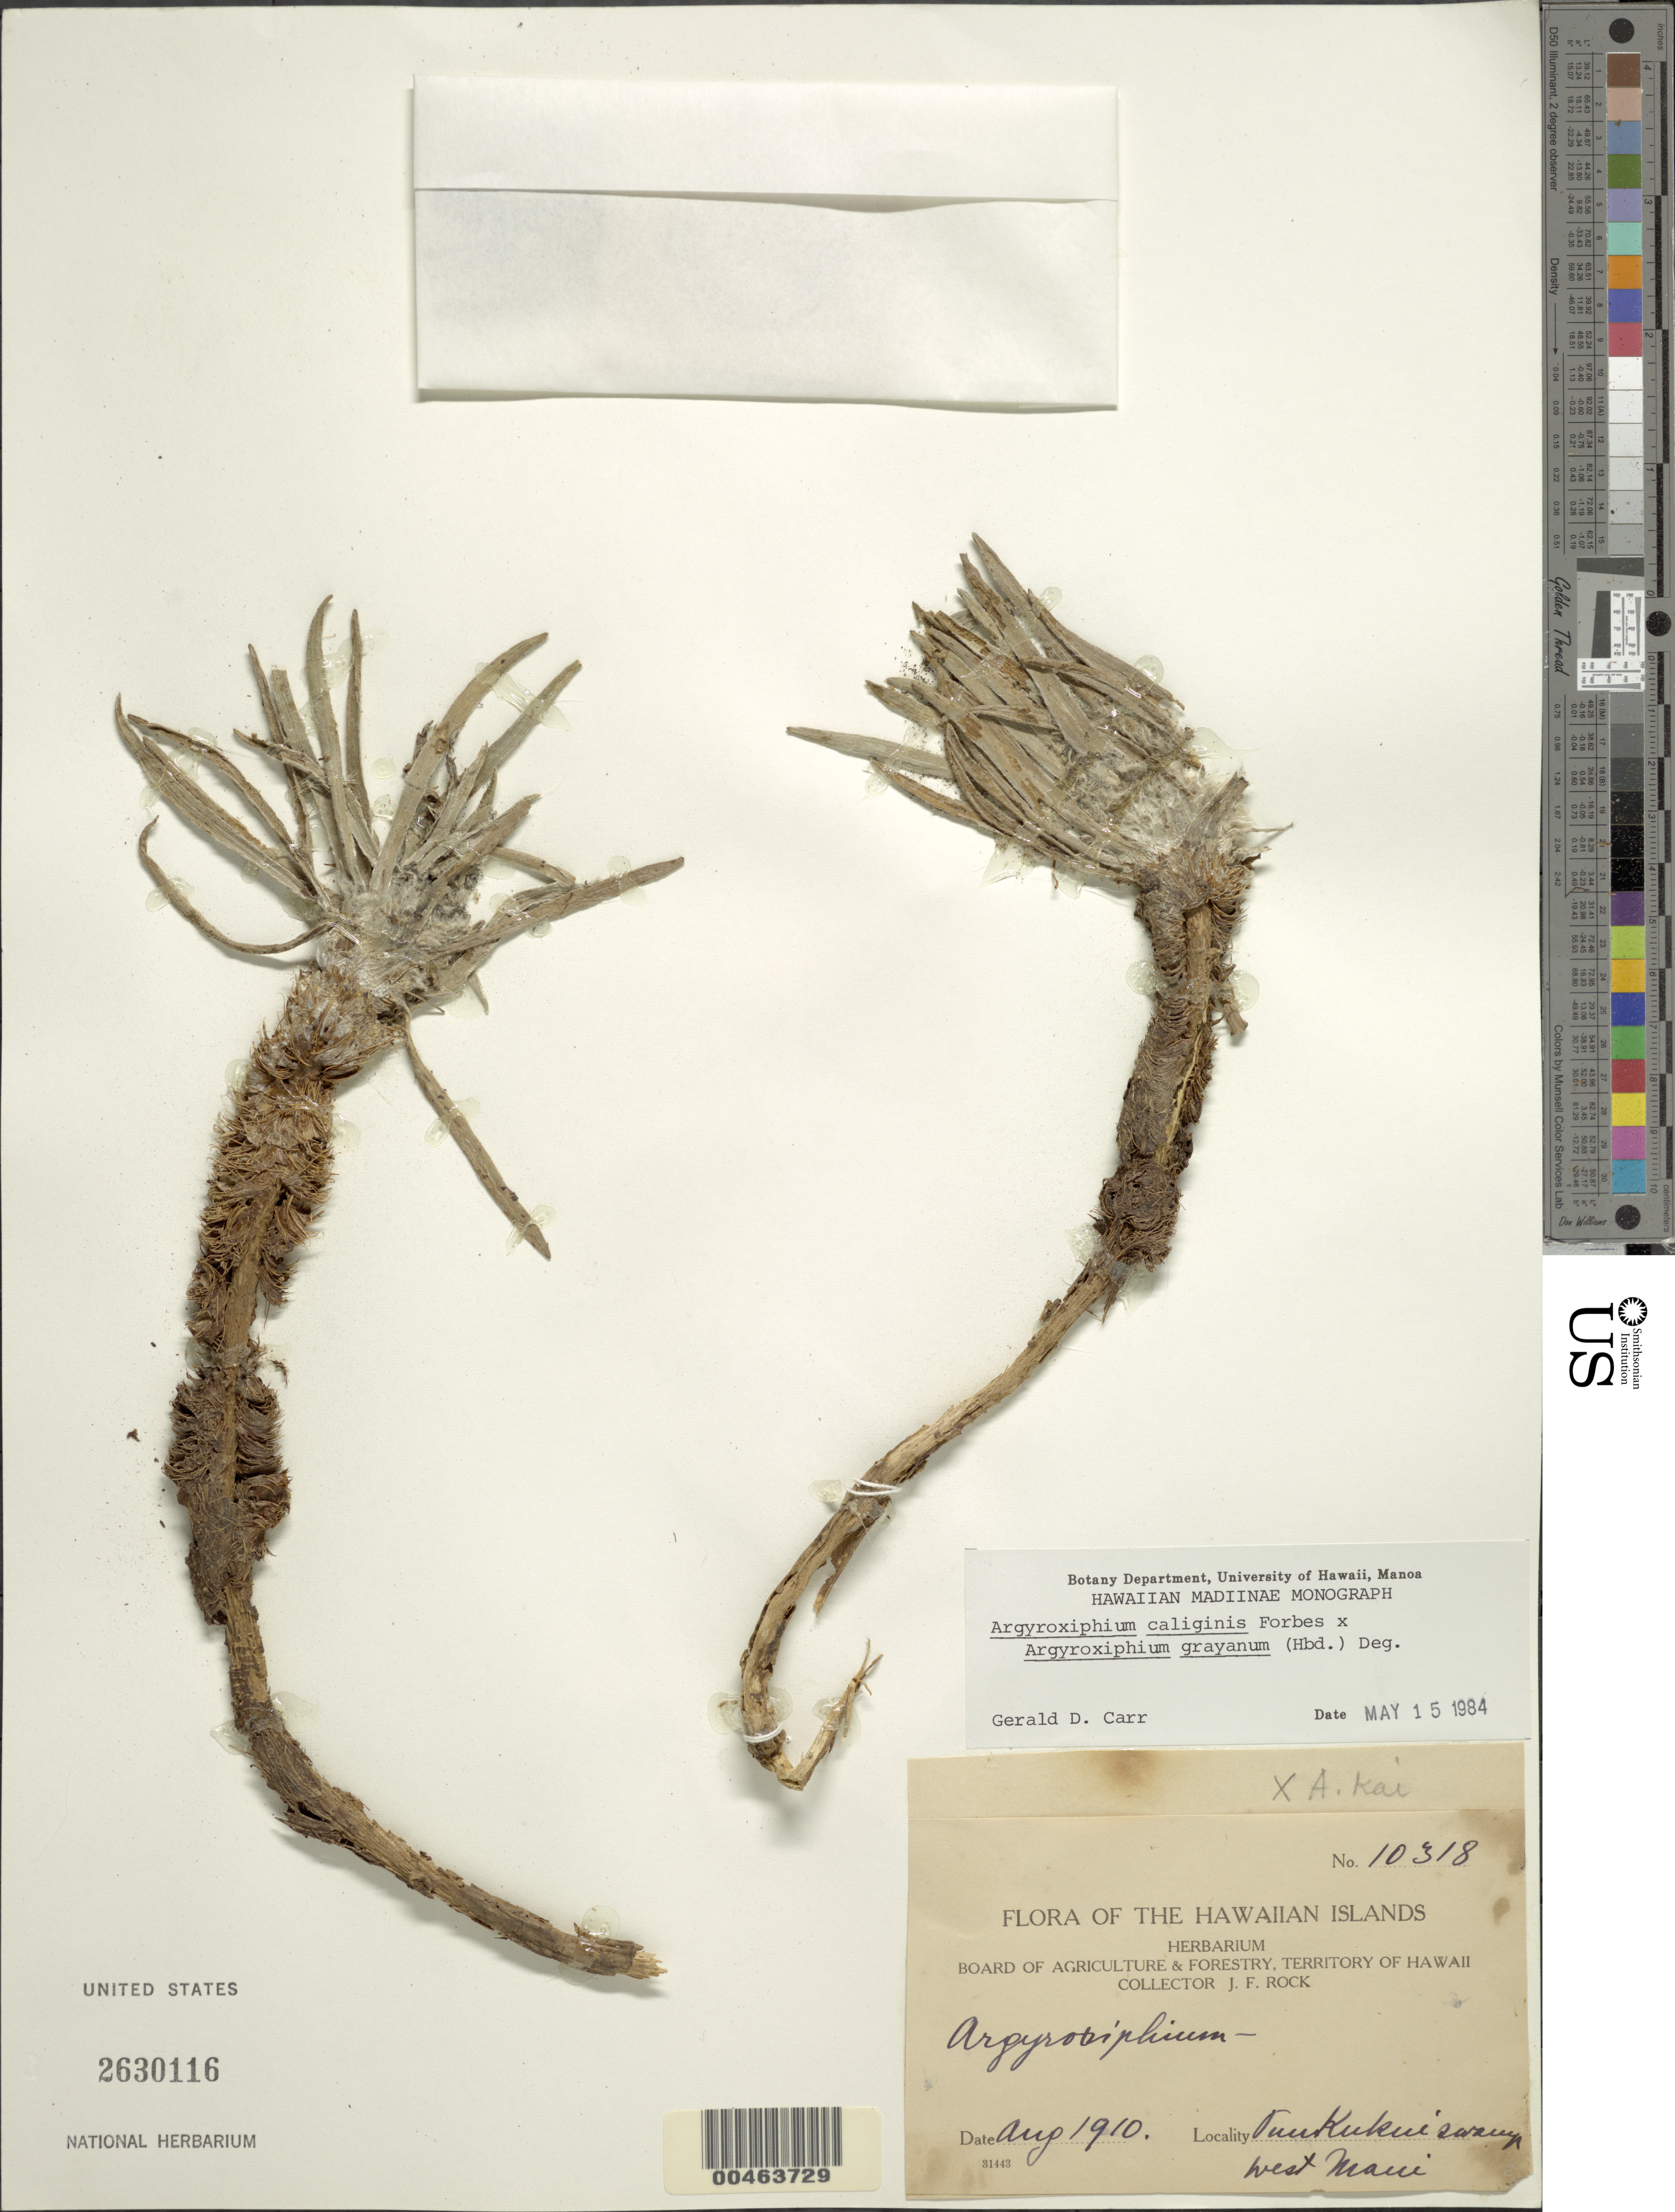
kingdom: Plantae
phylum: Tracheophyta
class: Magnoliopsida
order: Asterales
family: Asteraceae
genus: Argyroxiphium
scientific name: Argyroxiphium caliginis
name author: C.N. Forbes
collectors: J. F. Rock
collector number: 10318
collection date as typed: Aug 1910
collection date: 1910-08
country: United States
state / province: Hawaii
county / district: Maui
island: Maui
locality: Puu Kukui swamp, West Maui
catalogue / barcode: US 2630116